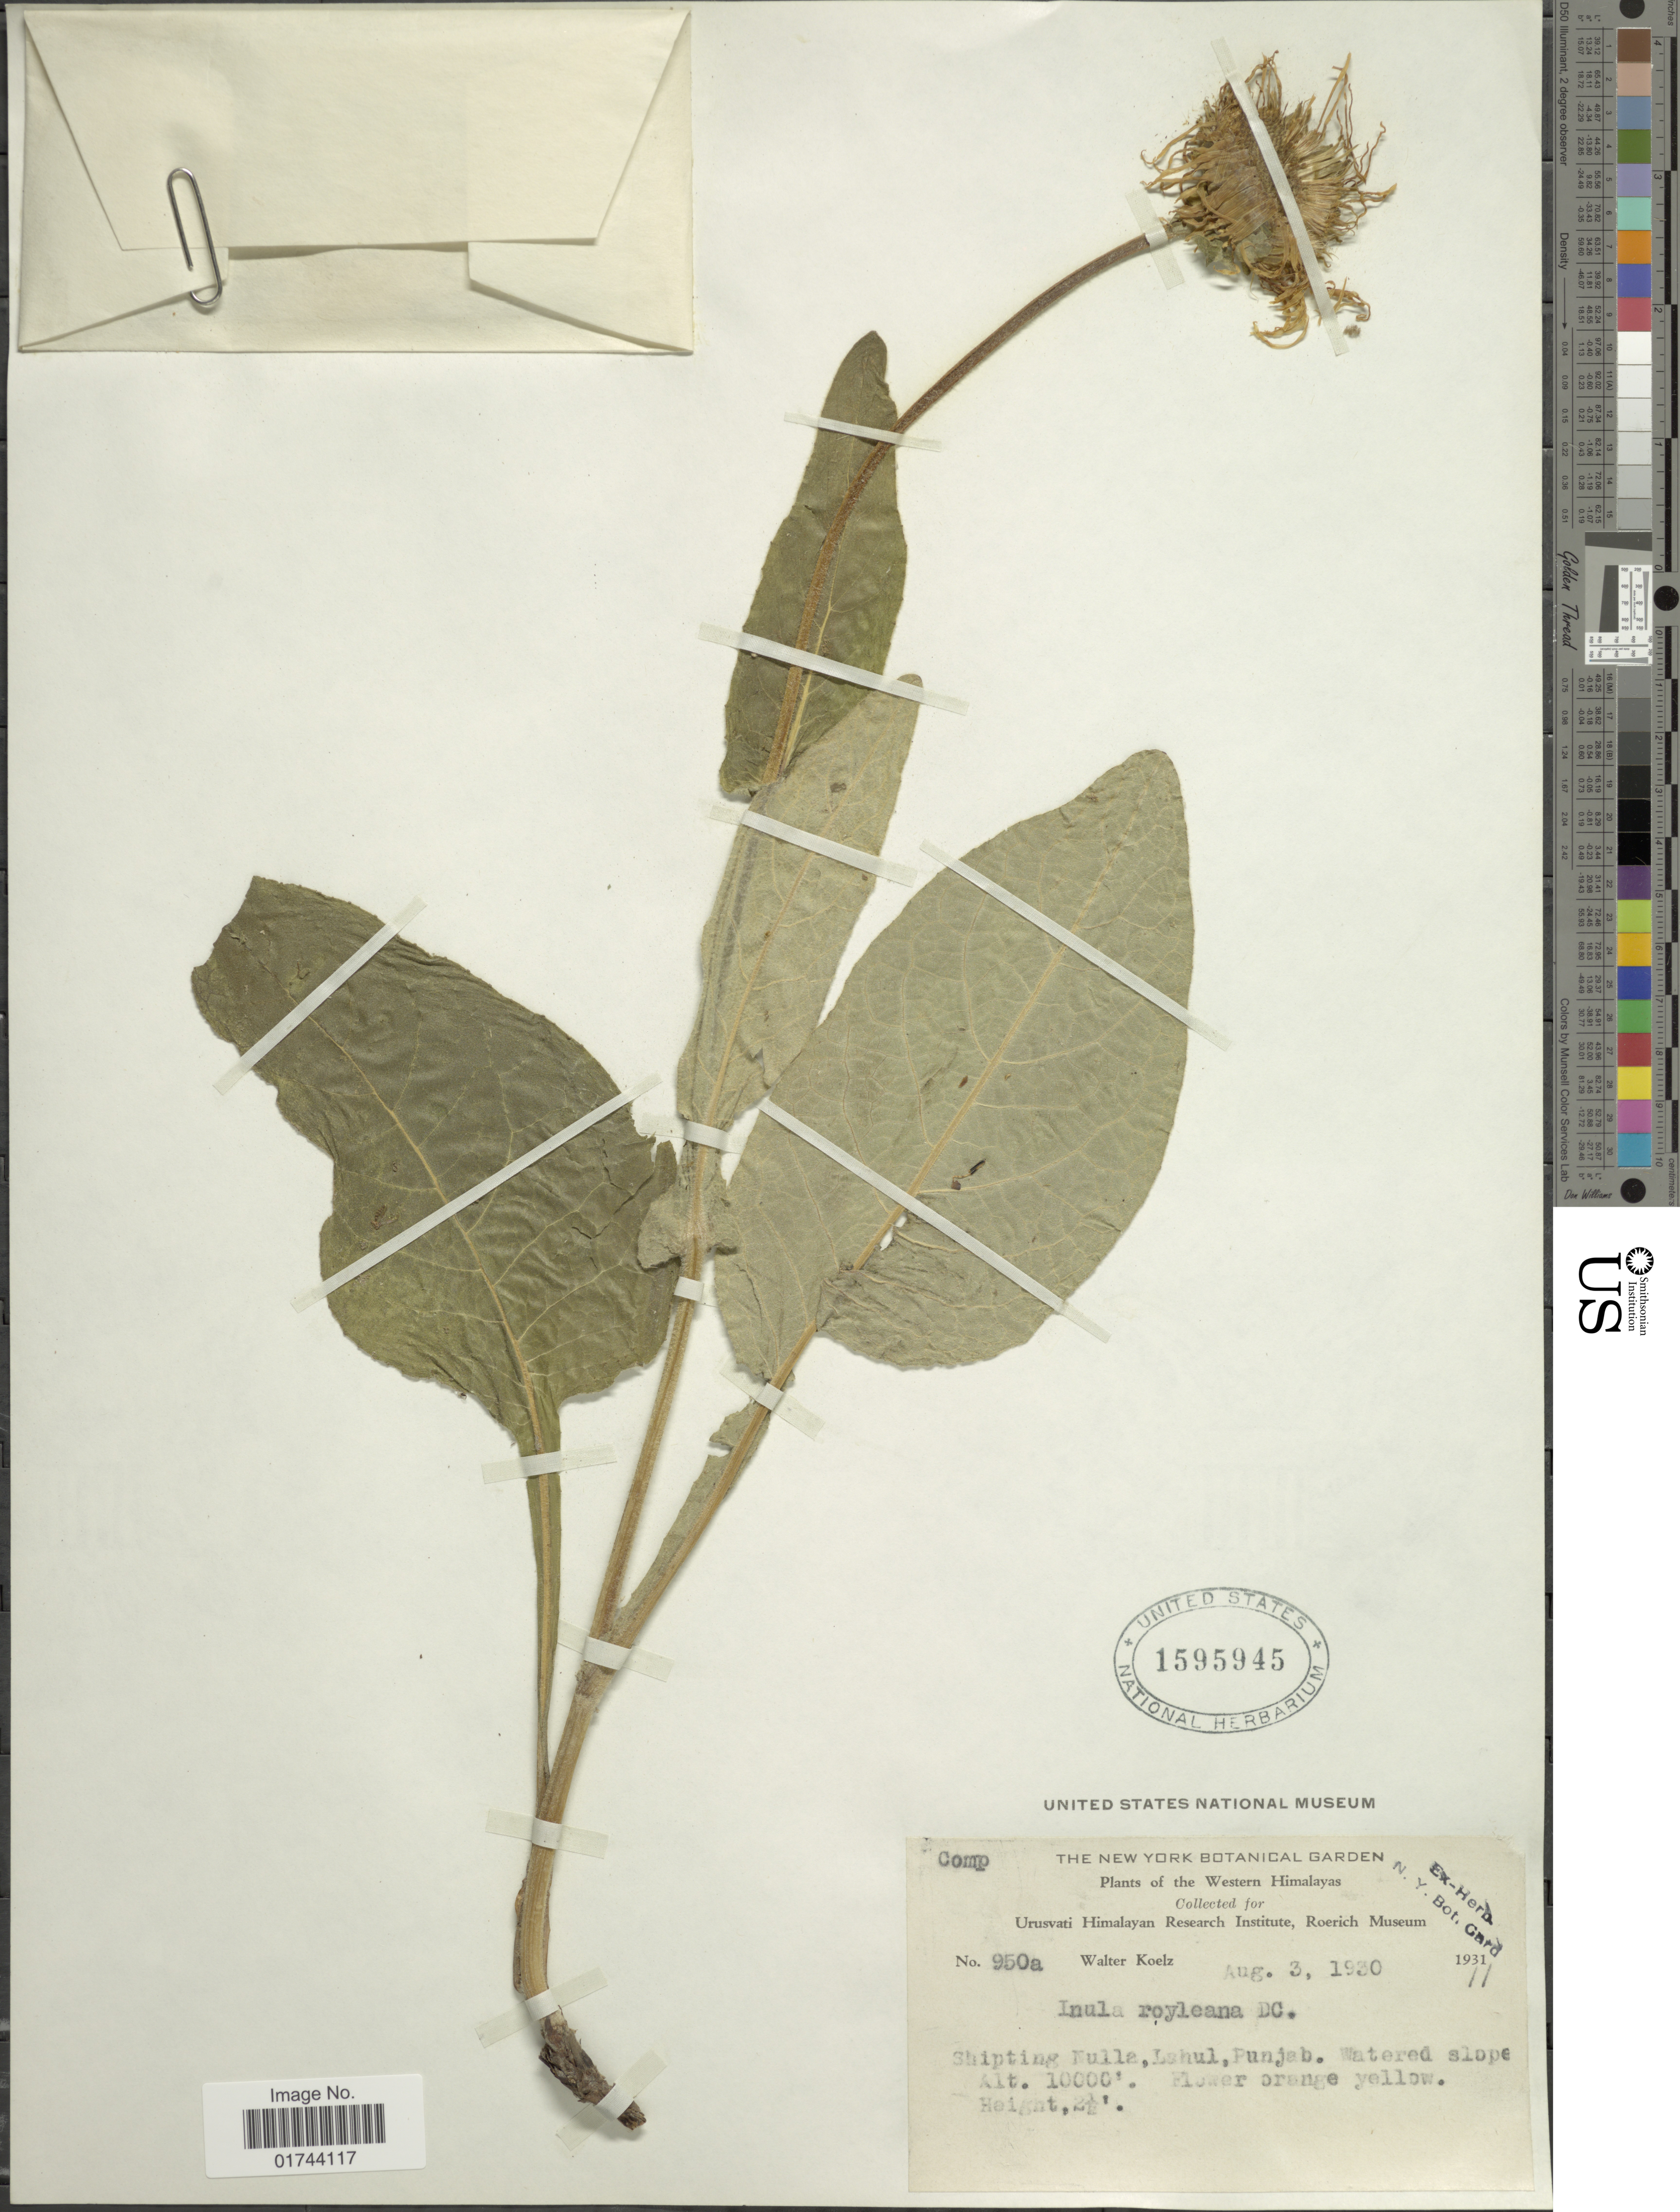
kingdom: Plantae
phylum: Tracheophyta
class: Magnoliopsida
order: Asterales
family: Asteraceae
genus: Inula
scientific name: Inula royleana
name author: DC.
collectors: W. N. Koelz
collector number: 950a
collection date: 1930-08-03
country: India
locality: Western Himalayas, Shipting Nulla, Lahul, Punjab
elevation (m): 3048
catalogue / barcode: US 1595945